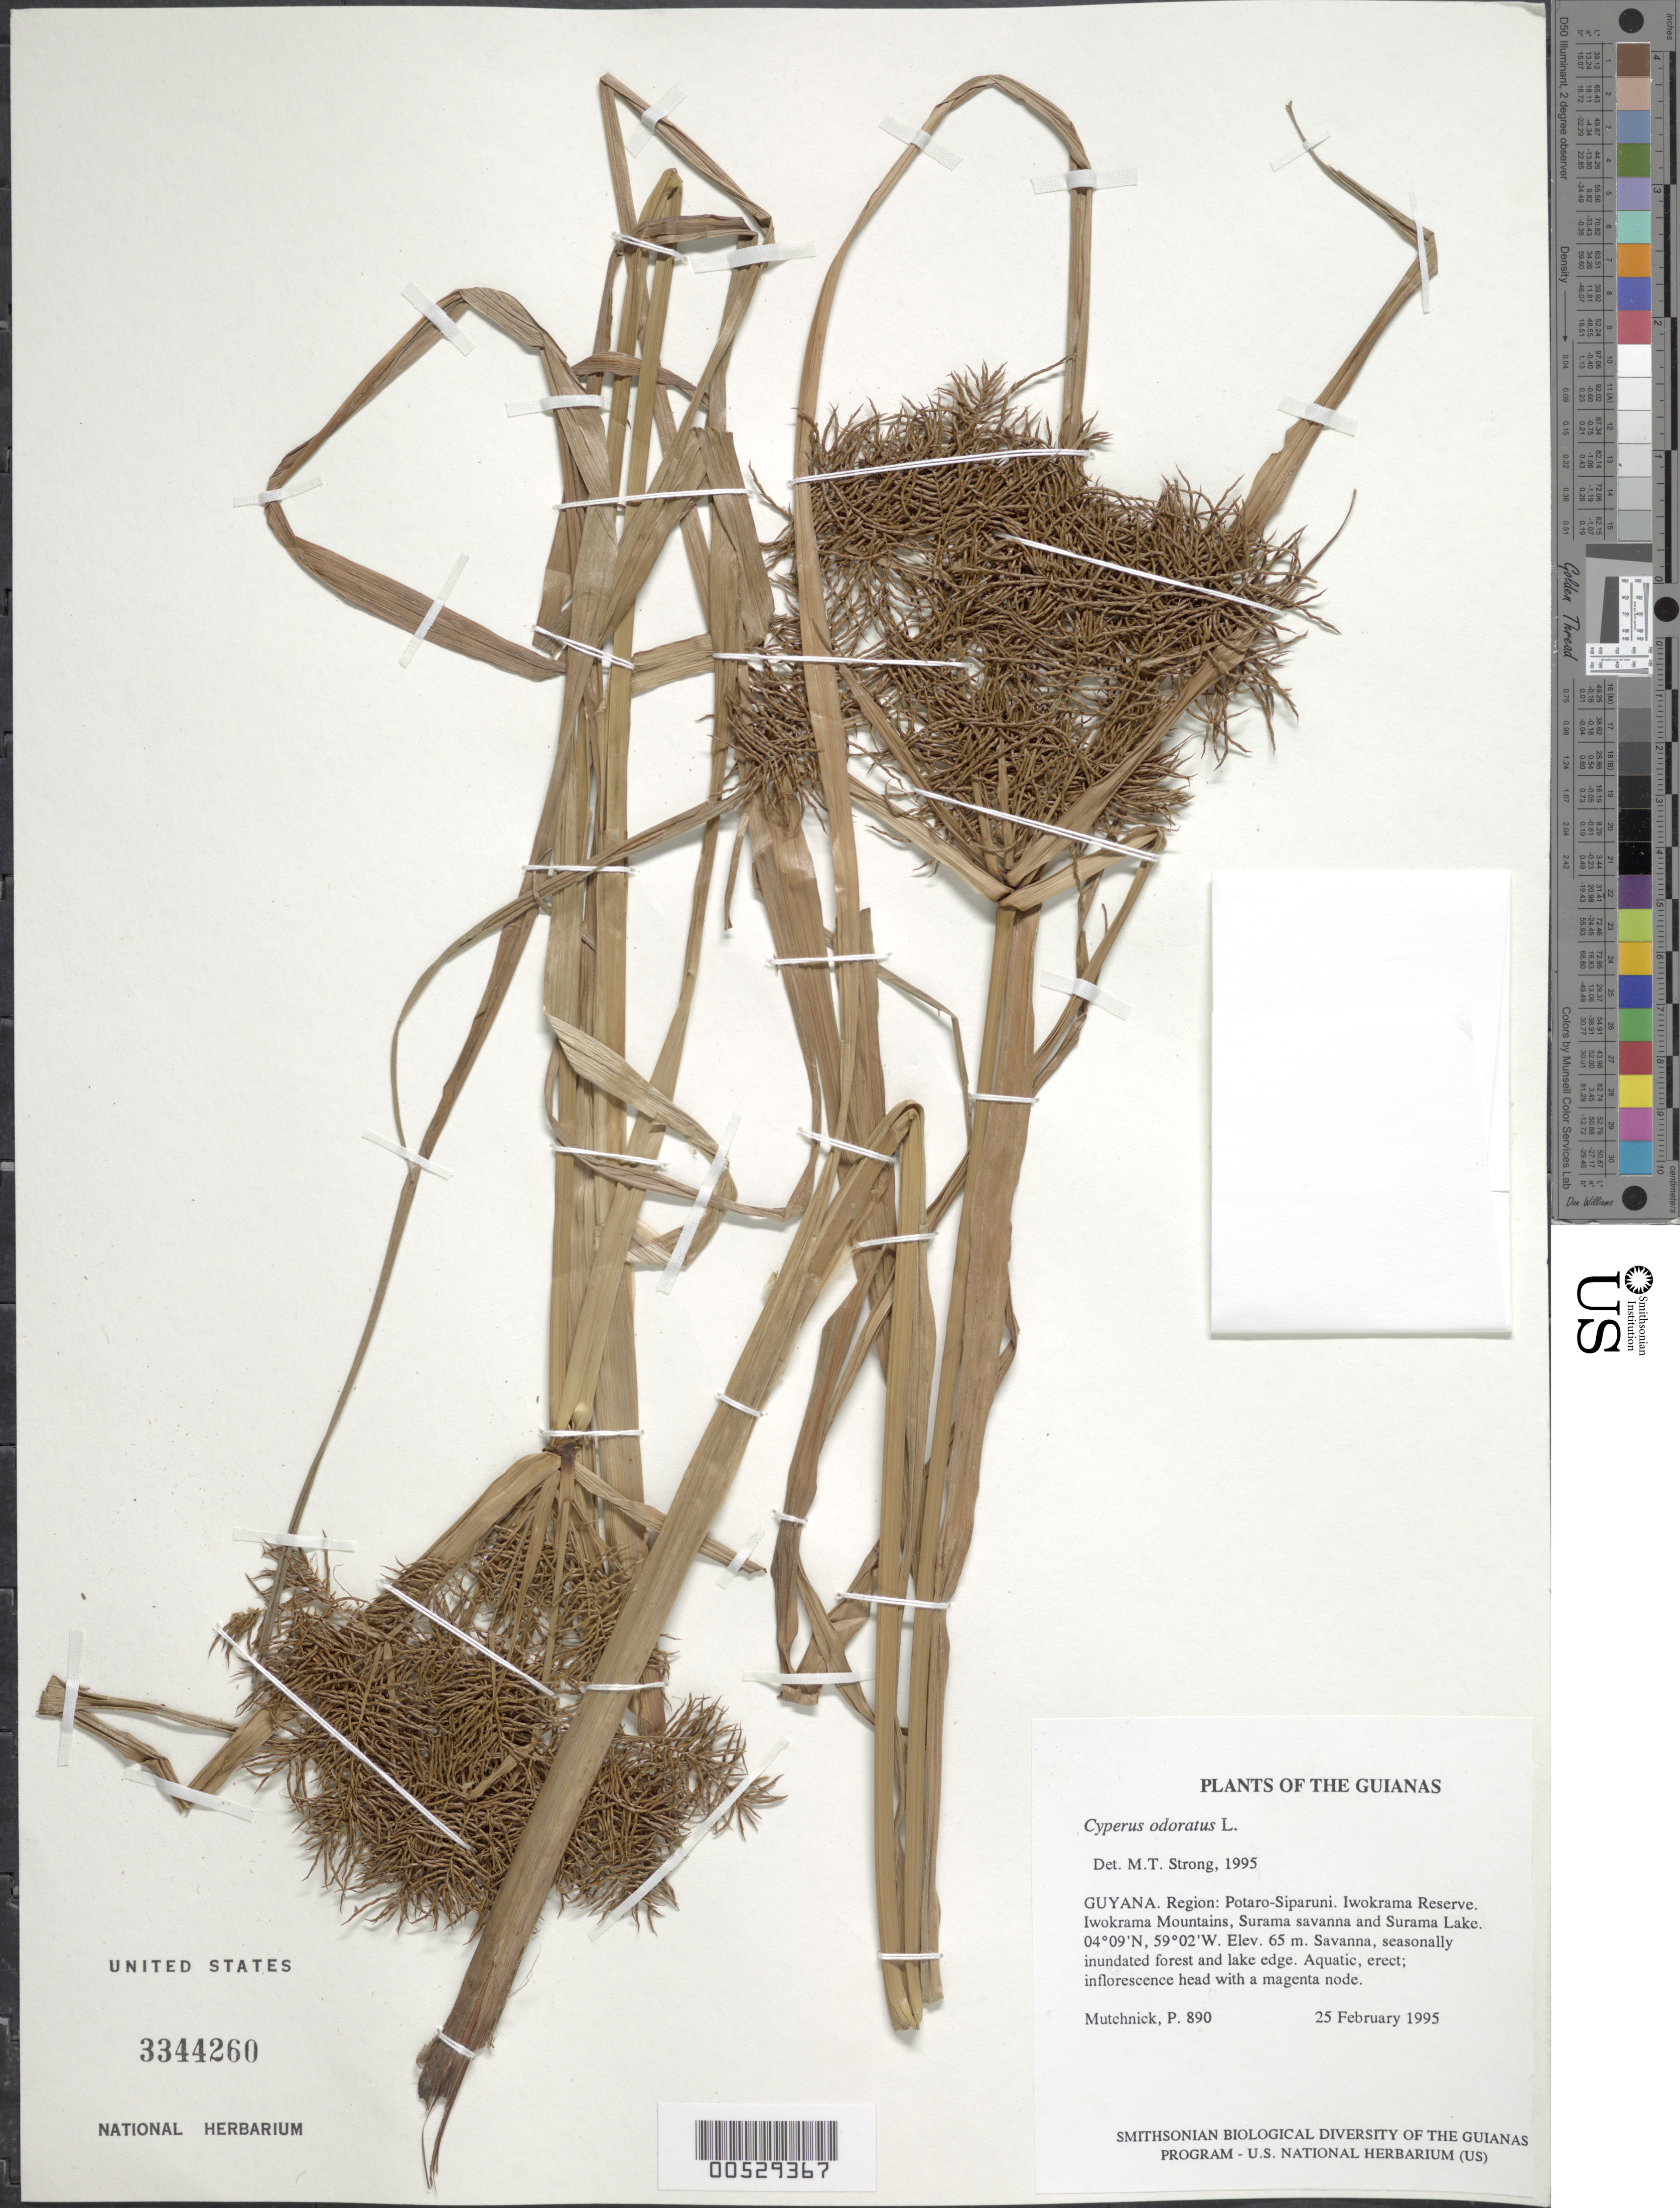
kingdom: Plantae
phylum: Tracheophyta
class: Liliopsida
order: Poales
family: Cyperaceae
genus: Cyperus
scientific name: Cyperus odoratus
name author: L.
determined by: Strong, M. T., (US), Smithsonian Institution - National Museum of Natural History (UNITED STATES)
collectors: P. Mutchnick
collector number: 890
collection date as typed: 25 February 1995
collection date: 1995-02-25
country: Guyana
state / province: Potaro-Siparuni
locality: Iwokrama Reserve. Iwokrama Mountains, Surama savanna and Surama Lake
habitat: Savanna, seasonally inundated forest and lake edge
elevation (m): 65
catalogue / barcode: US 3344260